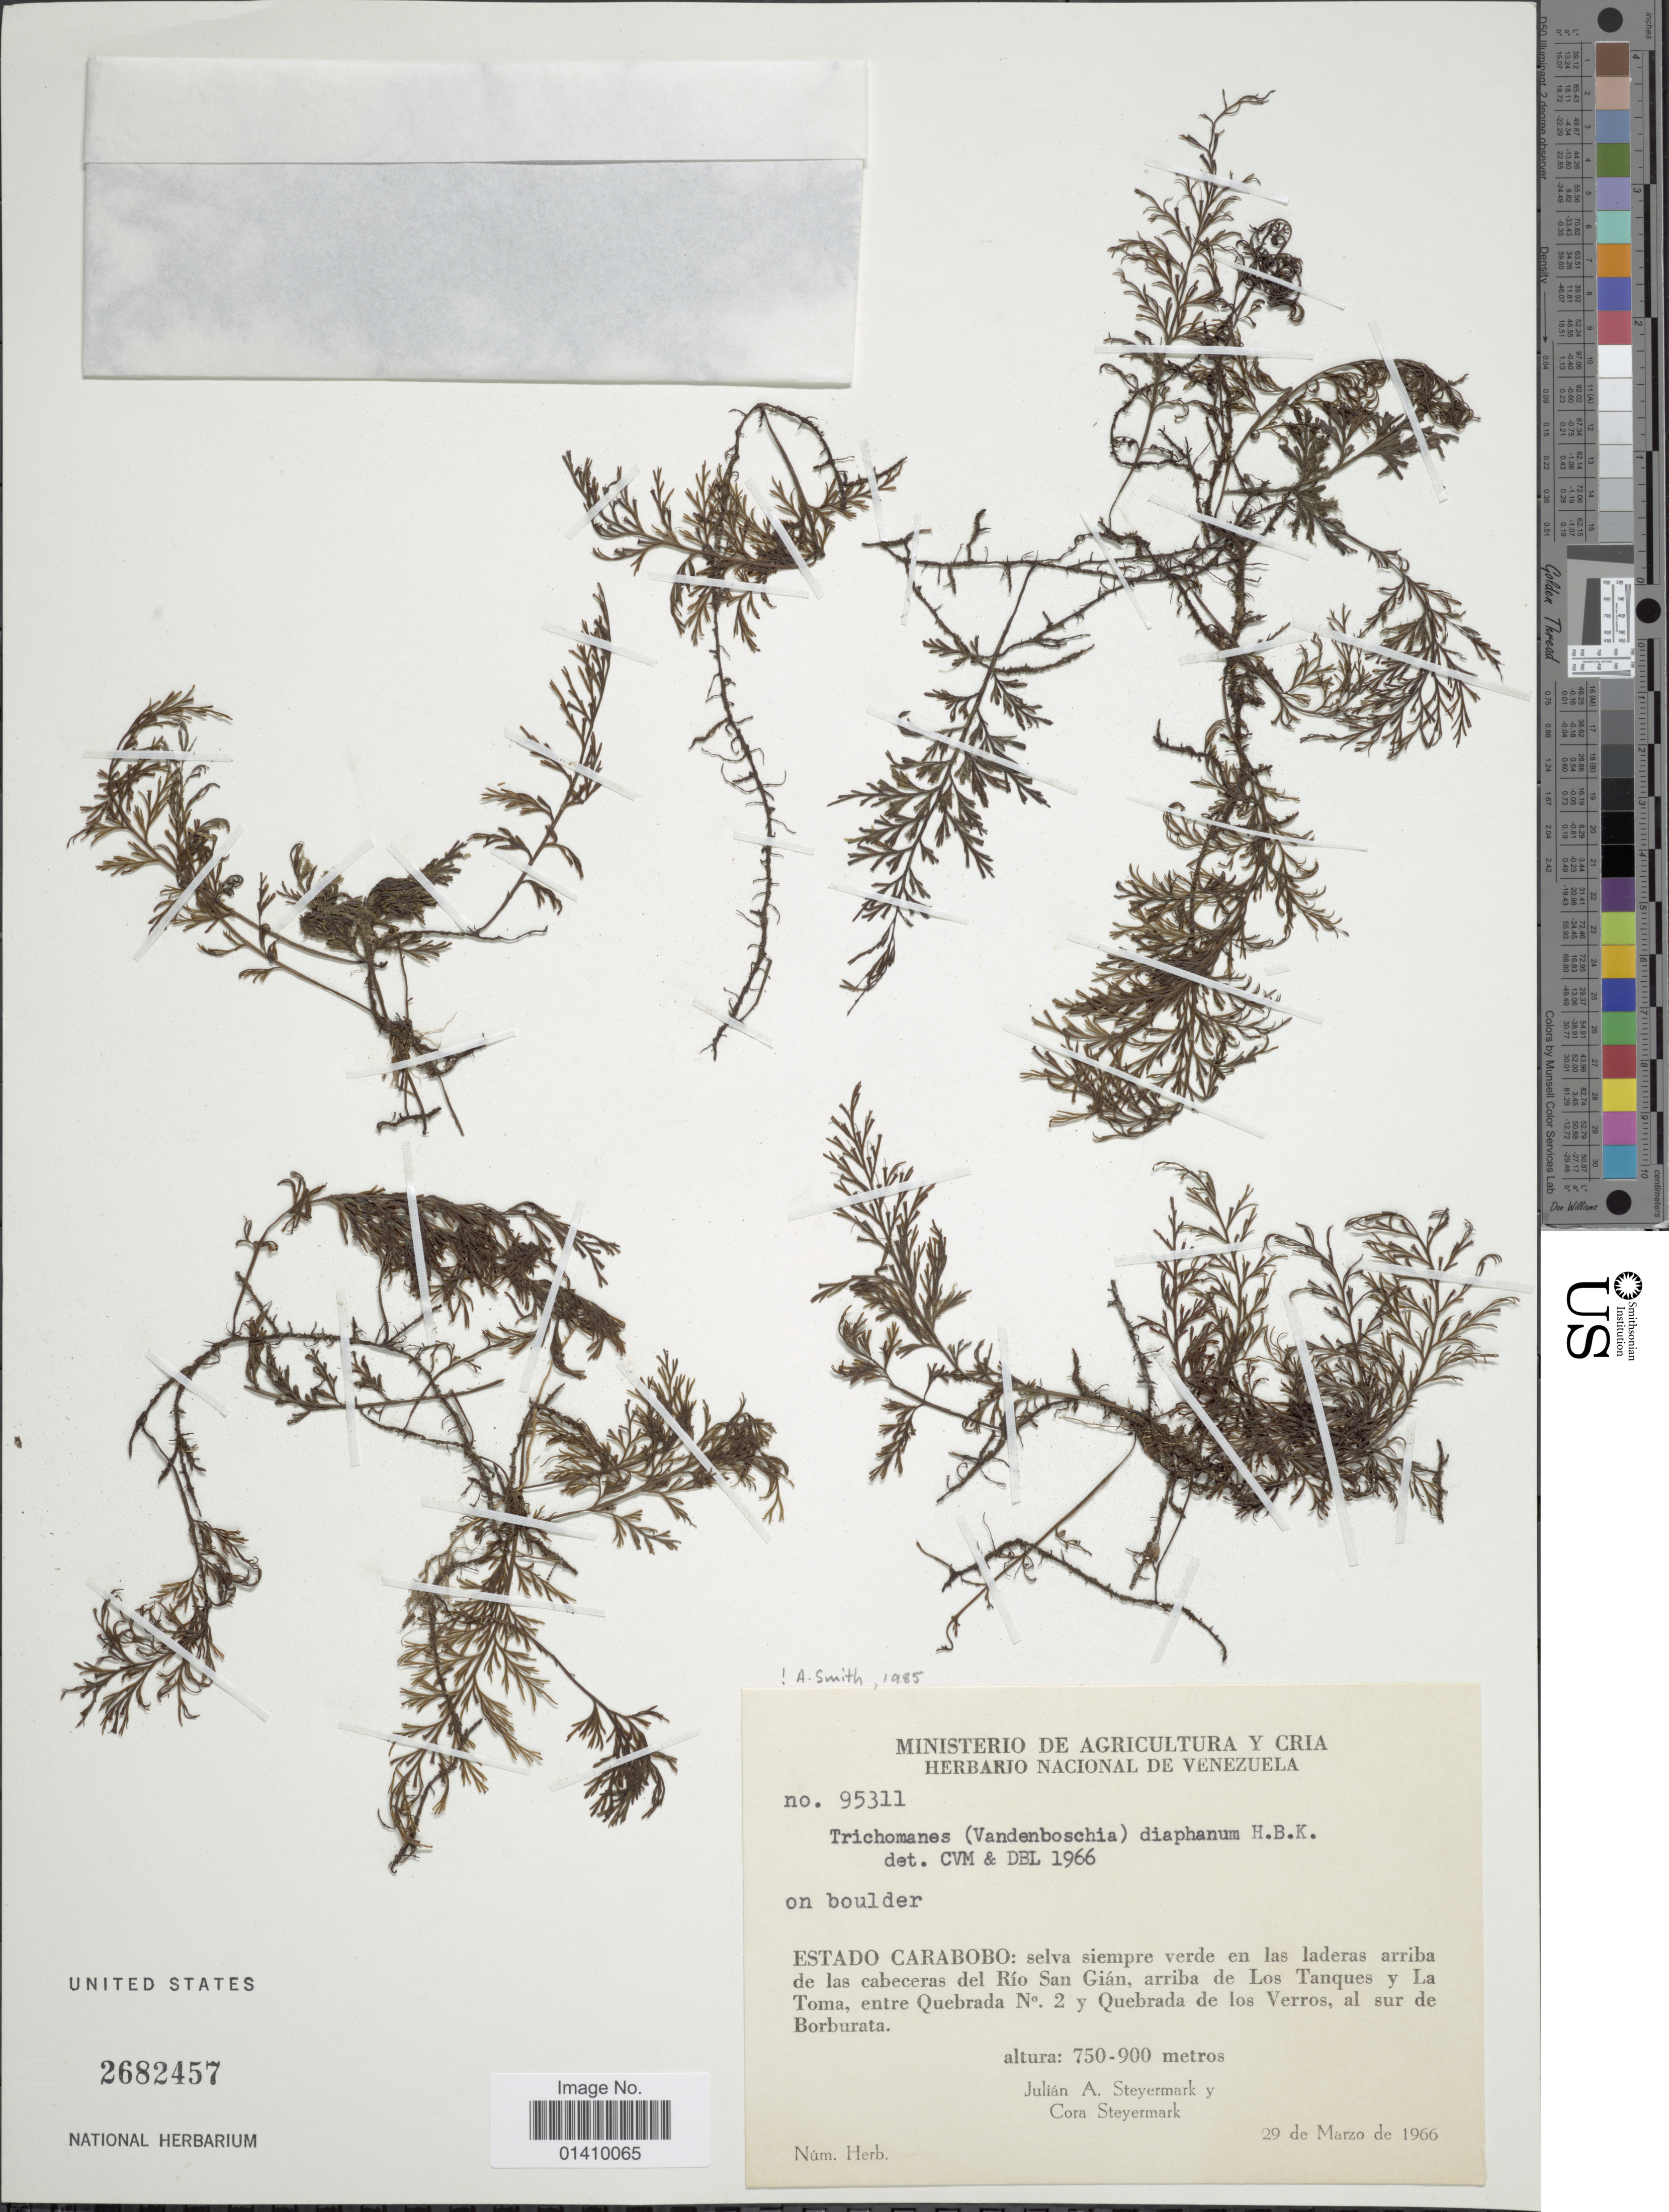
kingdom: Plantae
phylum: Tracheophyta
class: Polypodiopsida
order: Hymenophyllales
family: Hymenophyllaceae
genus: Polyphlebium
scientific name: Polyphlebium diaphanum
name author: (Kunth) Ebihara & Dubuisson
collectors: J. Steyermark & C. Steyermark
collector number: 95311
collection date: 1966-03-29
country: Venezuela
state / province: Carabobo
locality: Estado Carabobo:selva siempre verde en las laderas arriba de las cabeceras del Rio San Gian arriba de los Tanques y la Toma, entre Quebrada n.2 y Quebrada de los Verros al sur de Borburata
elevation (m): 750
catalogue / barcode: US 2682457